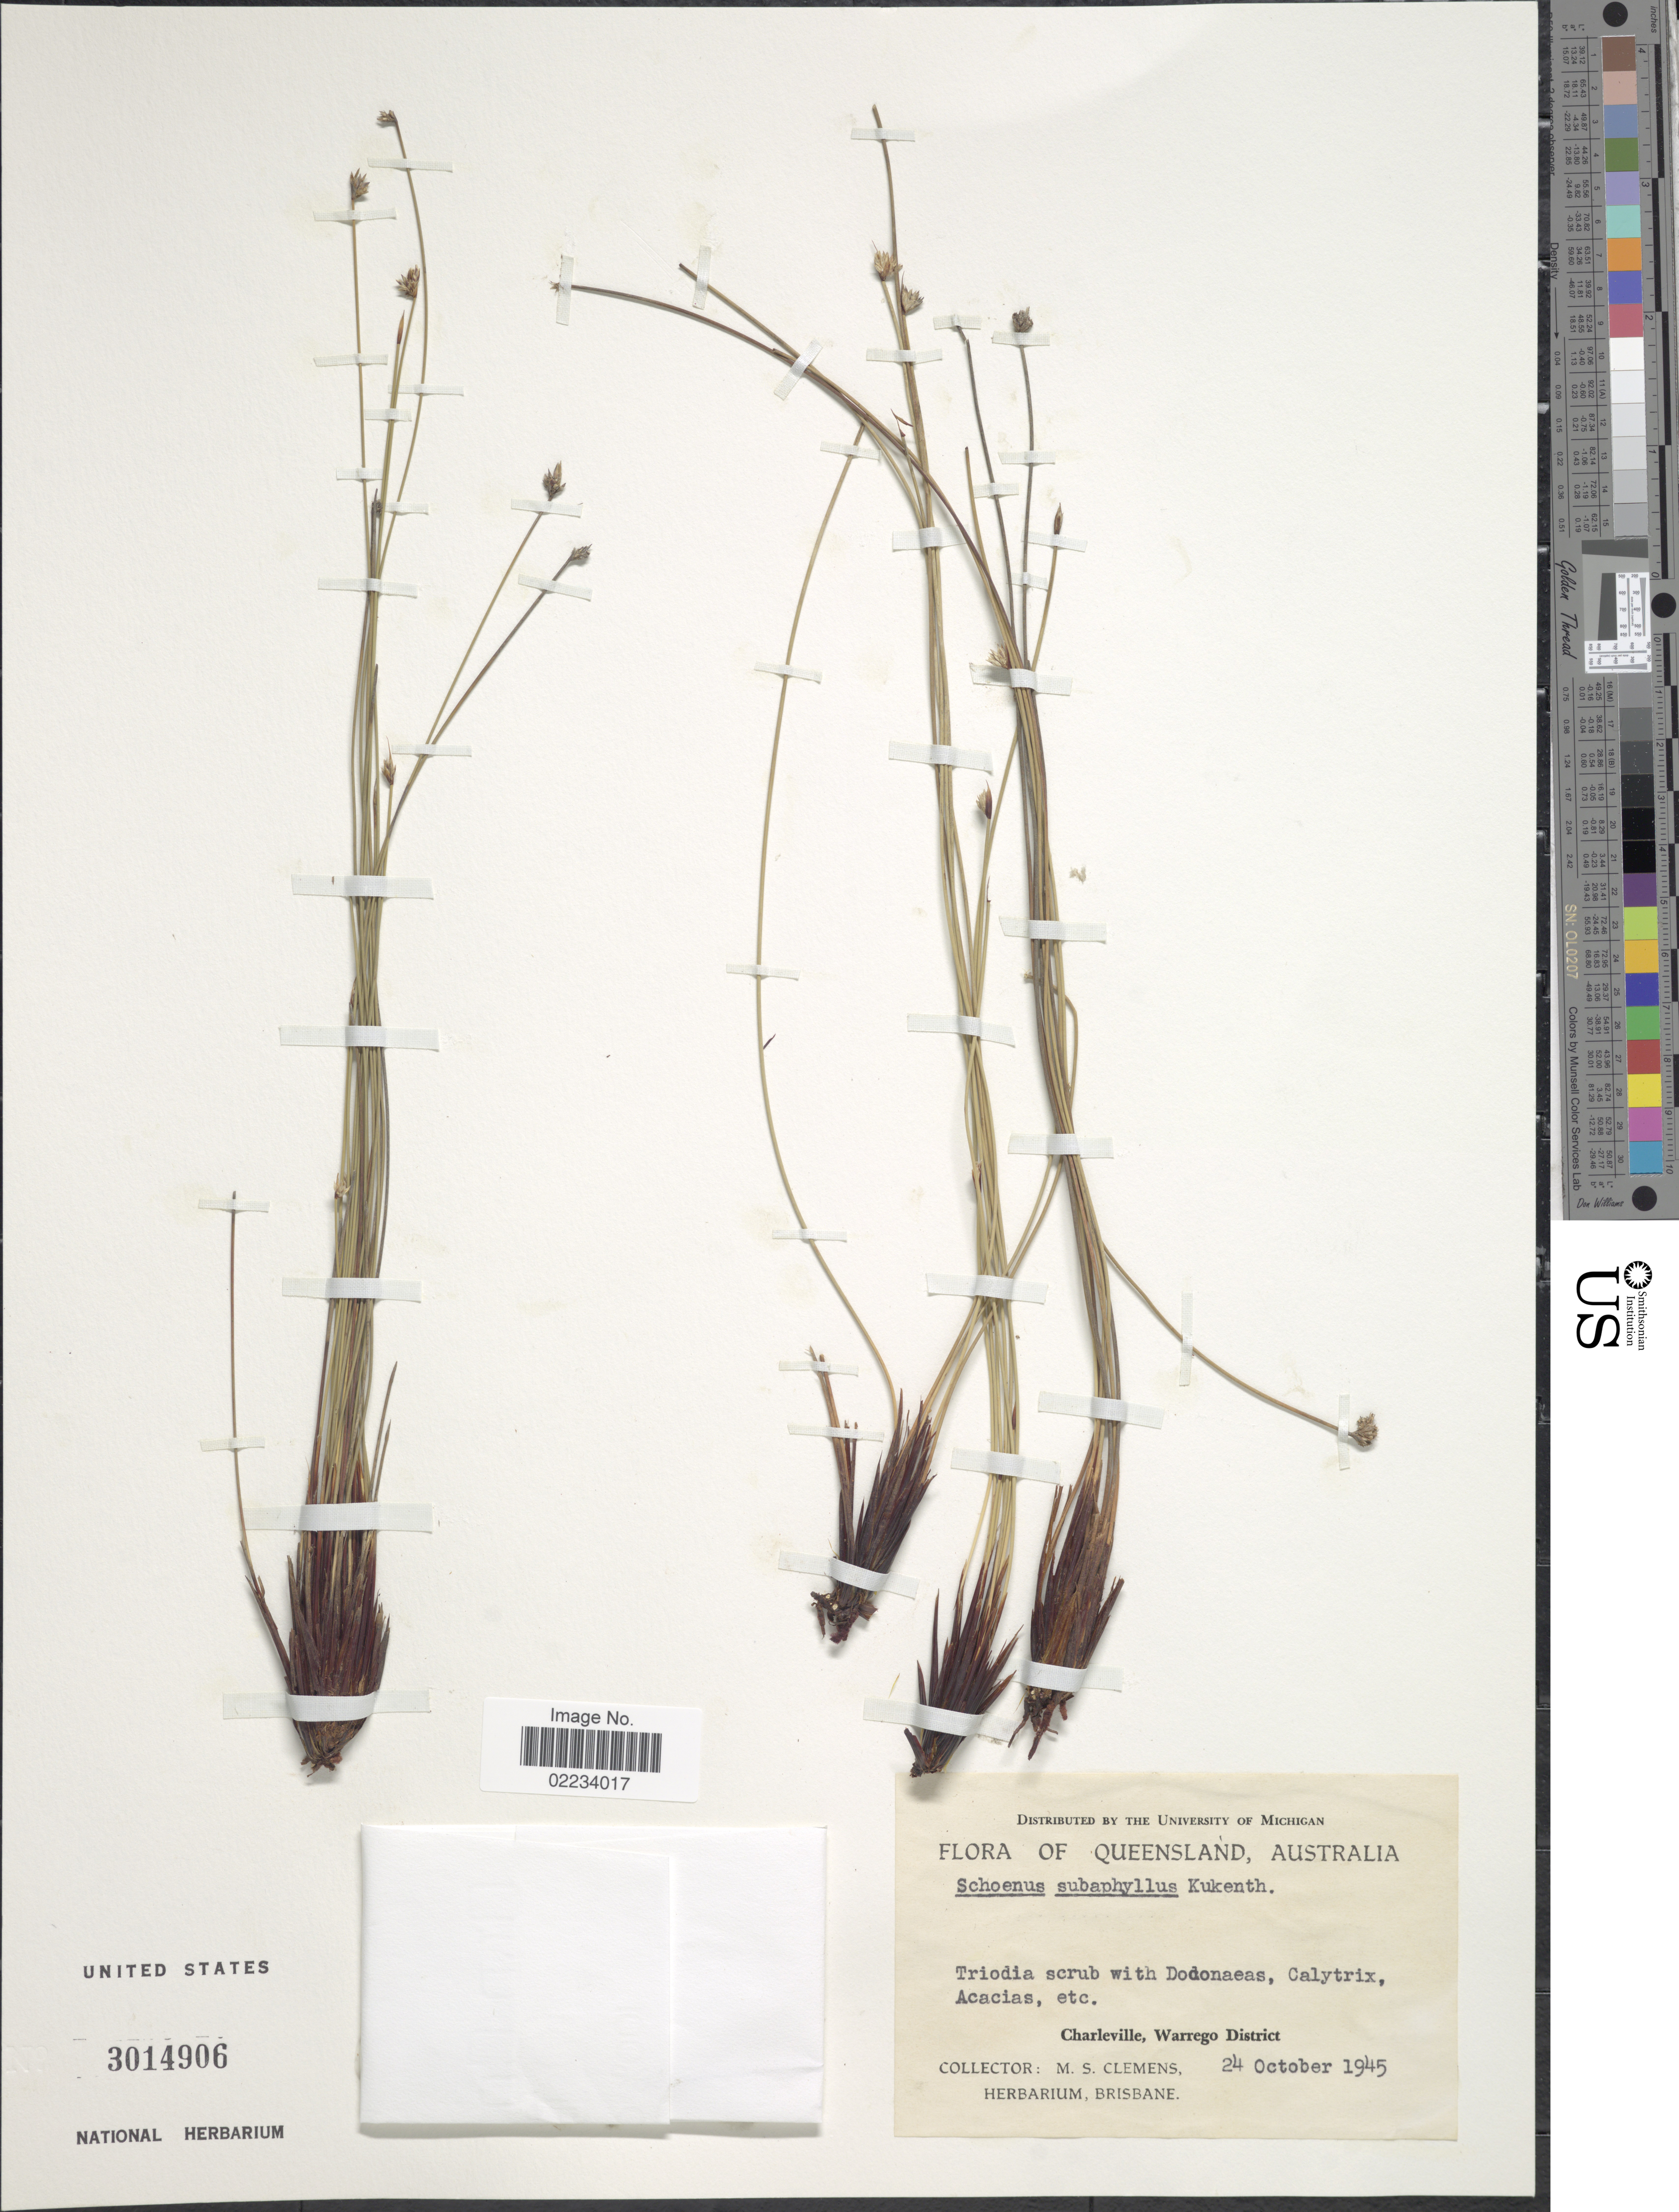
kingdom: Plantae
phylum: Tracheophyta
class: Liliopsida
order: Poales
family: Cyperaceae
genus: Schoenus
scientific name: Schoenus subaphyllus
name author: Kük.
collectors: M. S. Clemens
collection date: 1945-10-24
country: Australia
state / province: Queensland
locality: Charleville, Warrego District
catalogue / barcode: US 3014906